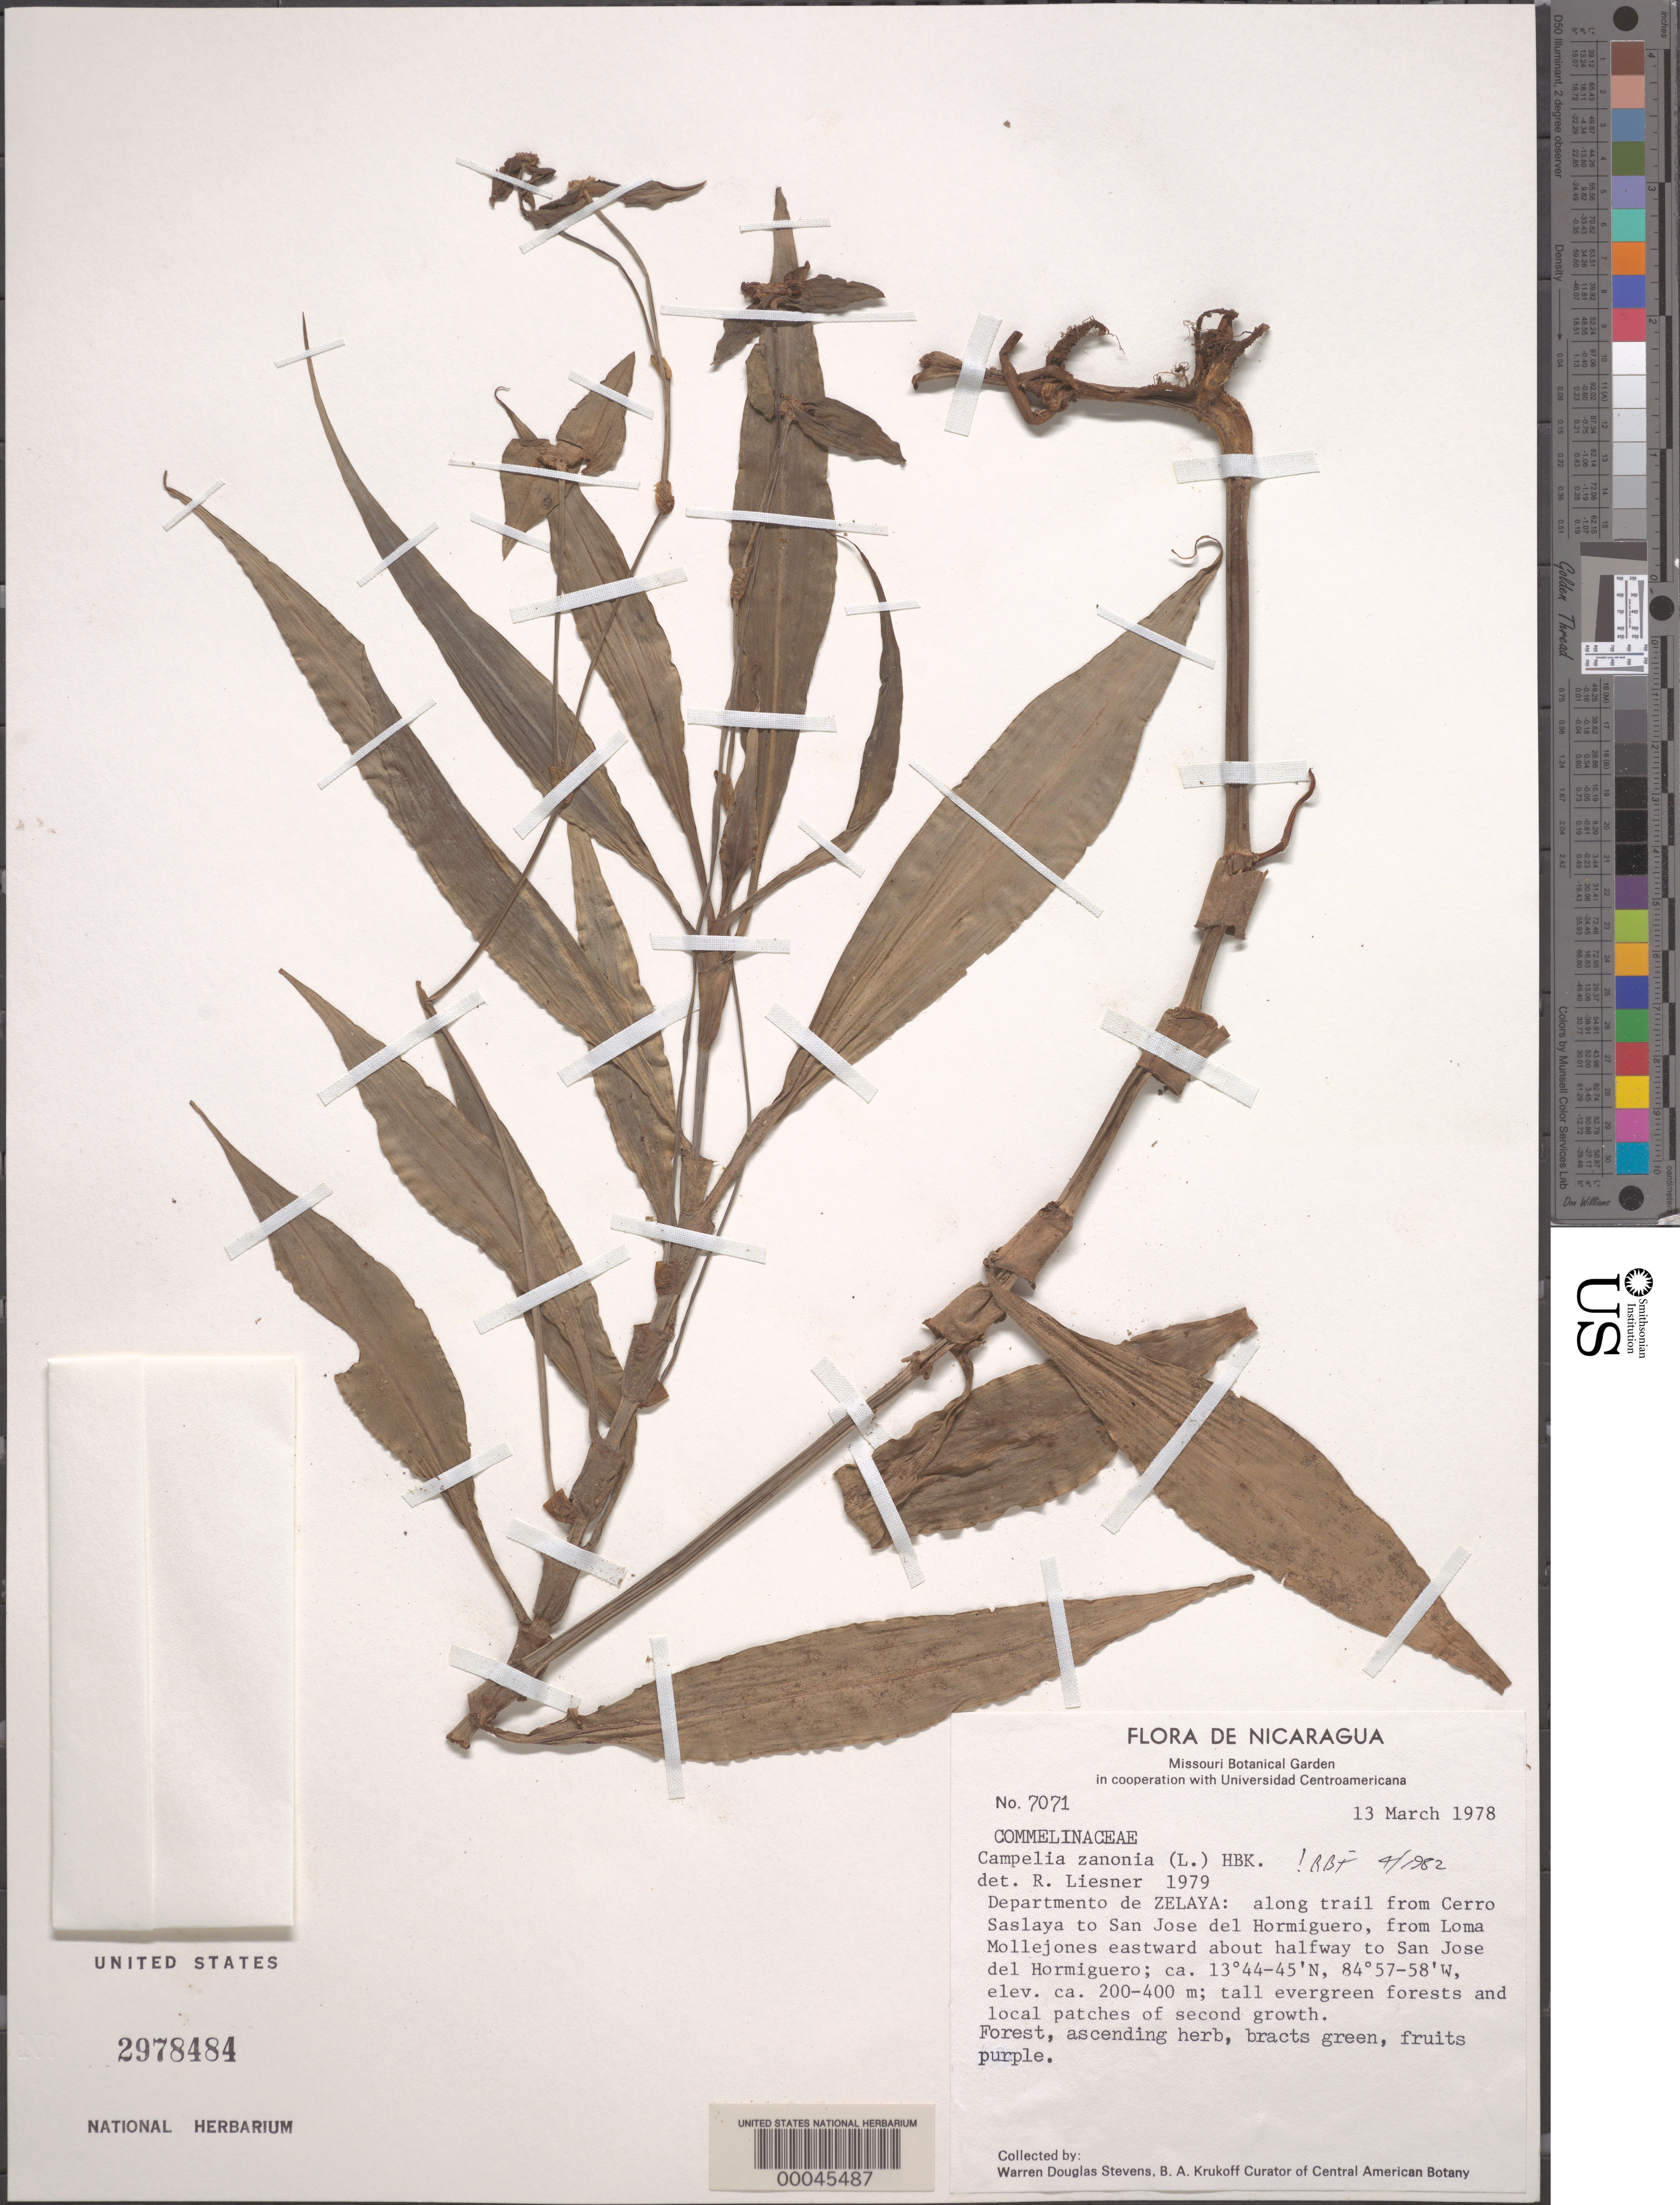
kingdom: Plantae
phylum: Tracheophyta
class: Liliopsida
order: Commelinales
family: Commelinaceae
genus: Tradescantia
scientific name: Tradescantia zanonia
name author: (L.) Sw.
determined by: Liesner, R. L.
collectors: W. D. Stevens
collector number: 7071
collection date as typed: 13 Mar 1978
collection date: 1978-03-13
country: Nicaragua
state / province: Atlántico Norte / Jinotega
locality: Trail from cerro saslaya to san jose del hormiguero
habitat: Trailside, forest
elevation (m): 200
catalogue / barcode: US 2978484